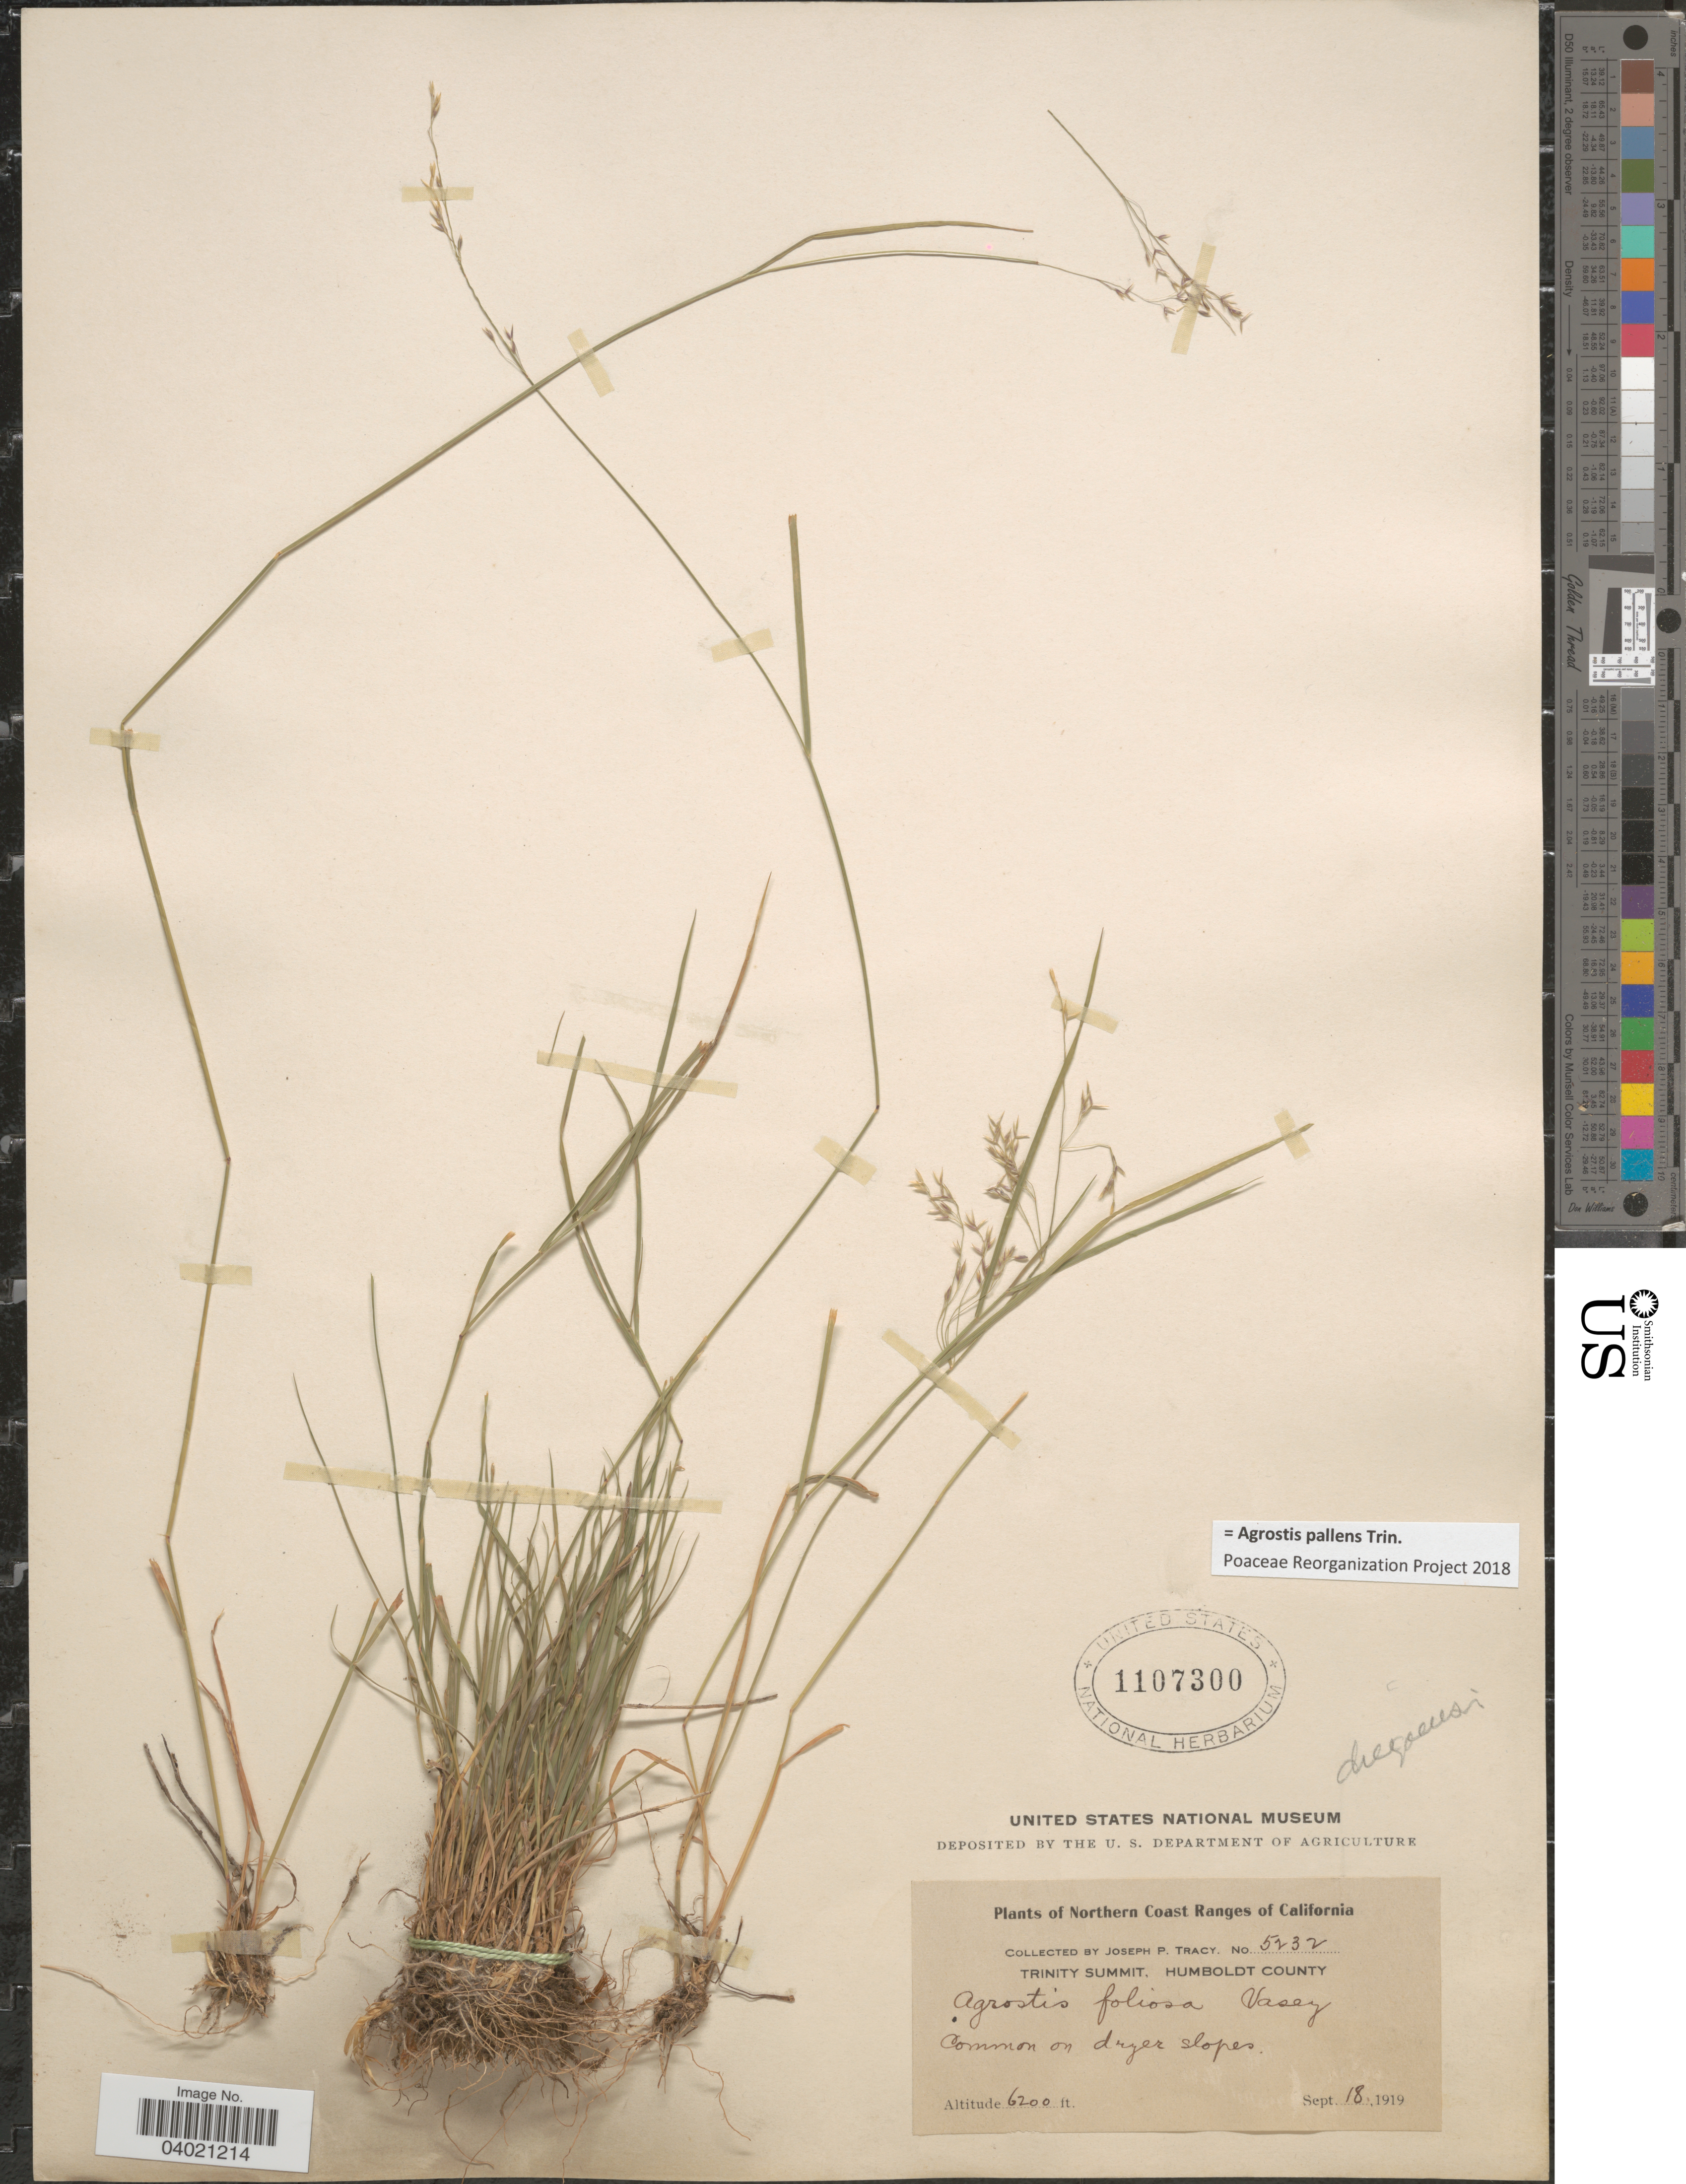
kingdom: Plantae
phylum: Tracheophyta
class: Liliopsida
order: Poales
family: Poaceae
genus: Agrostis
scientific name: Agrostis pallens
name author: Trin.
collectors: J. Tracy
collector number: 5232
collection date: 1919-09-18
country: United States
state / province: California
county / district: Humboldt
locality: Northern Coast Ranges of California. Trinity Summit, Humboldt County.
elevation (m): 1890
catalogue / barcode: US 1107300